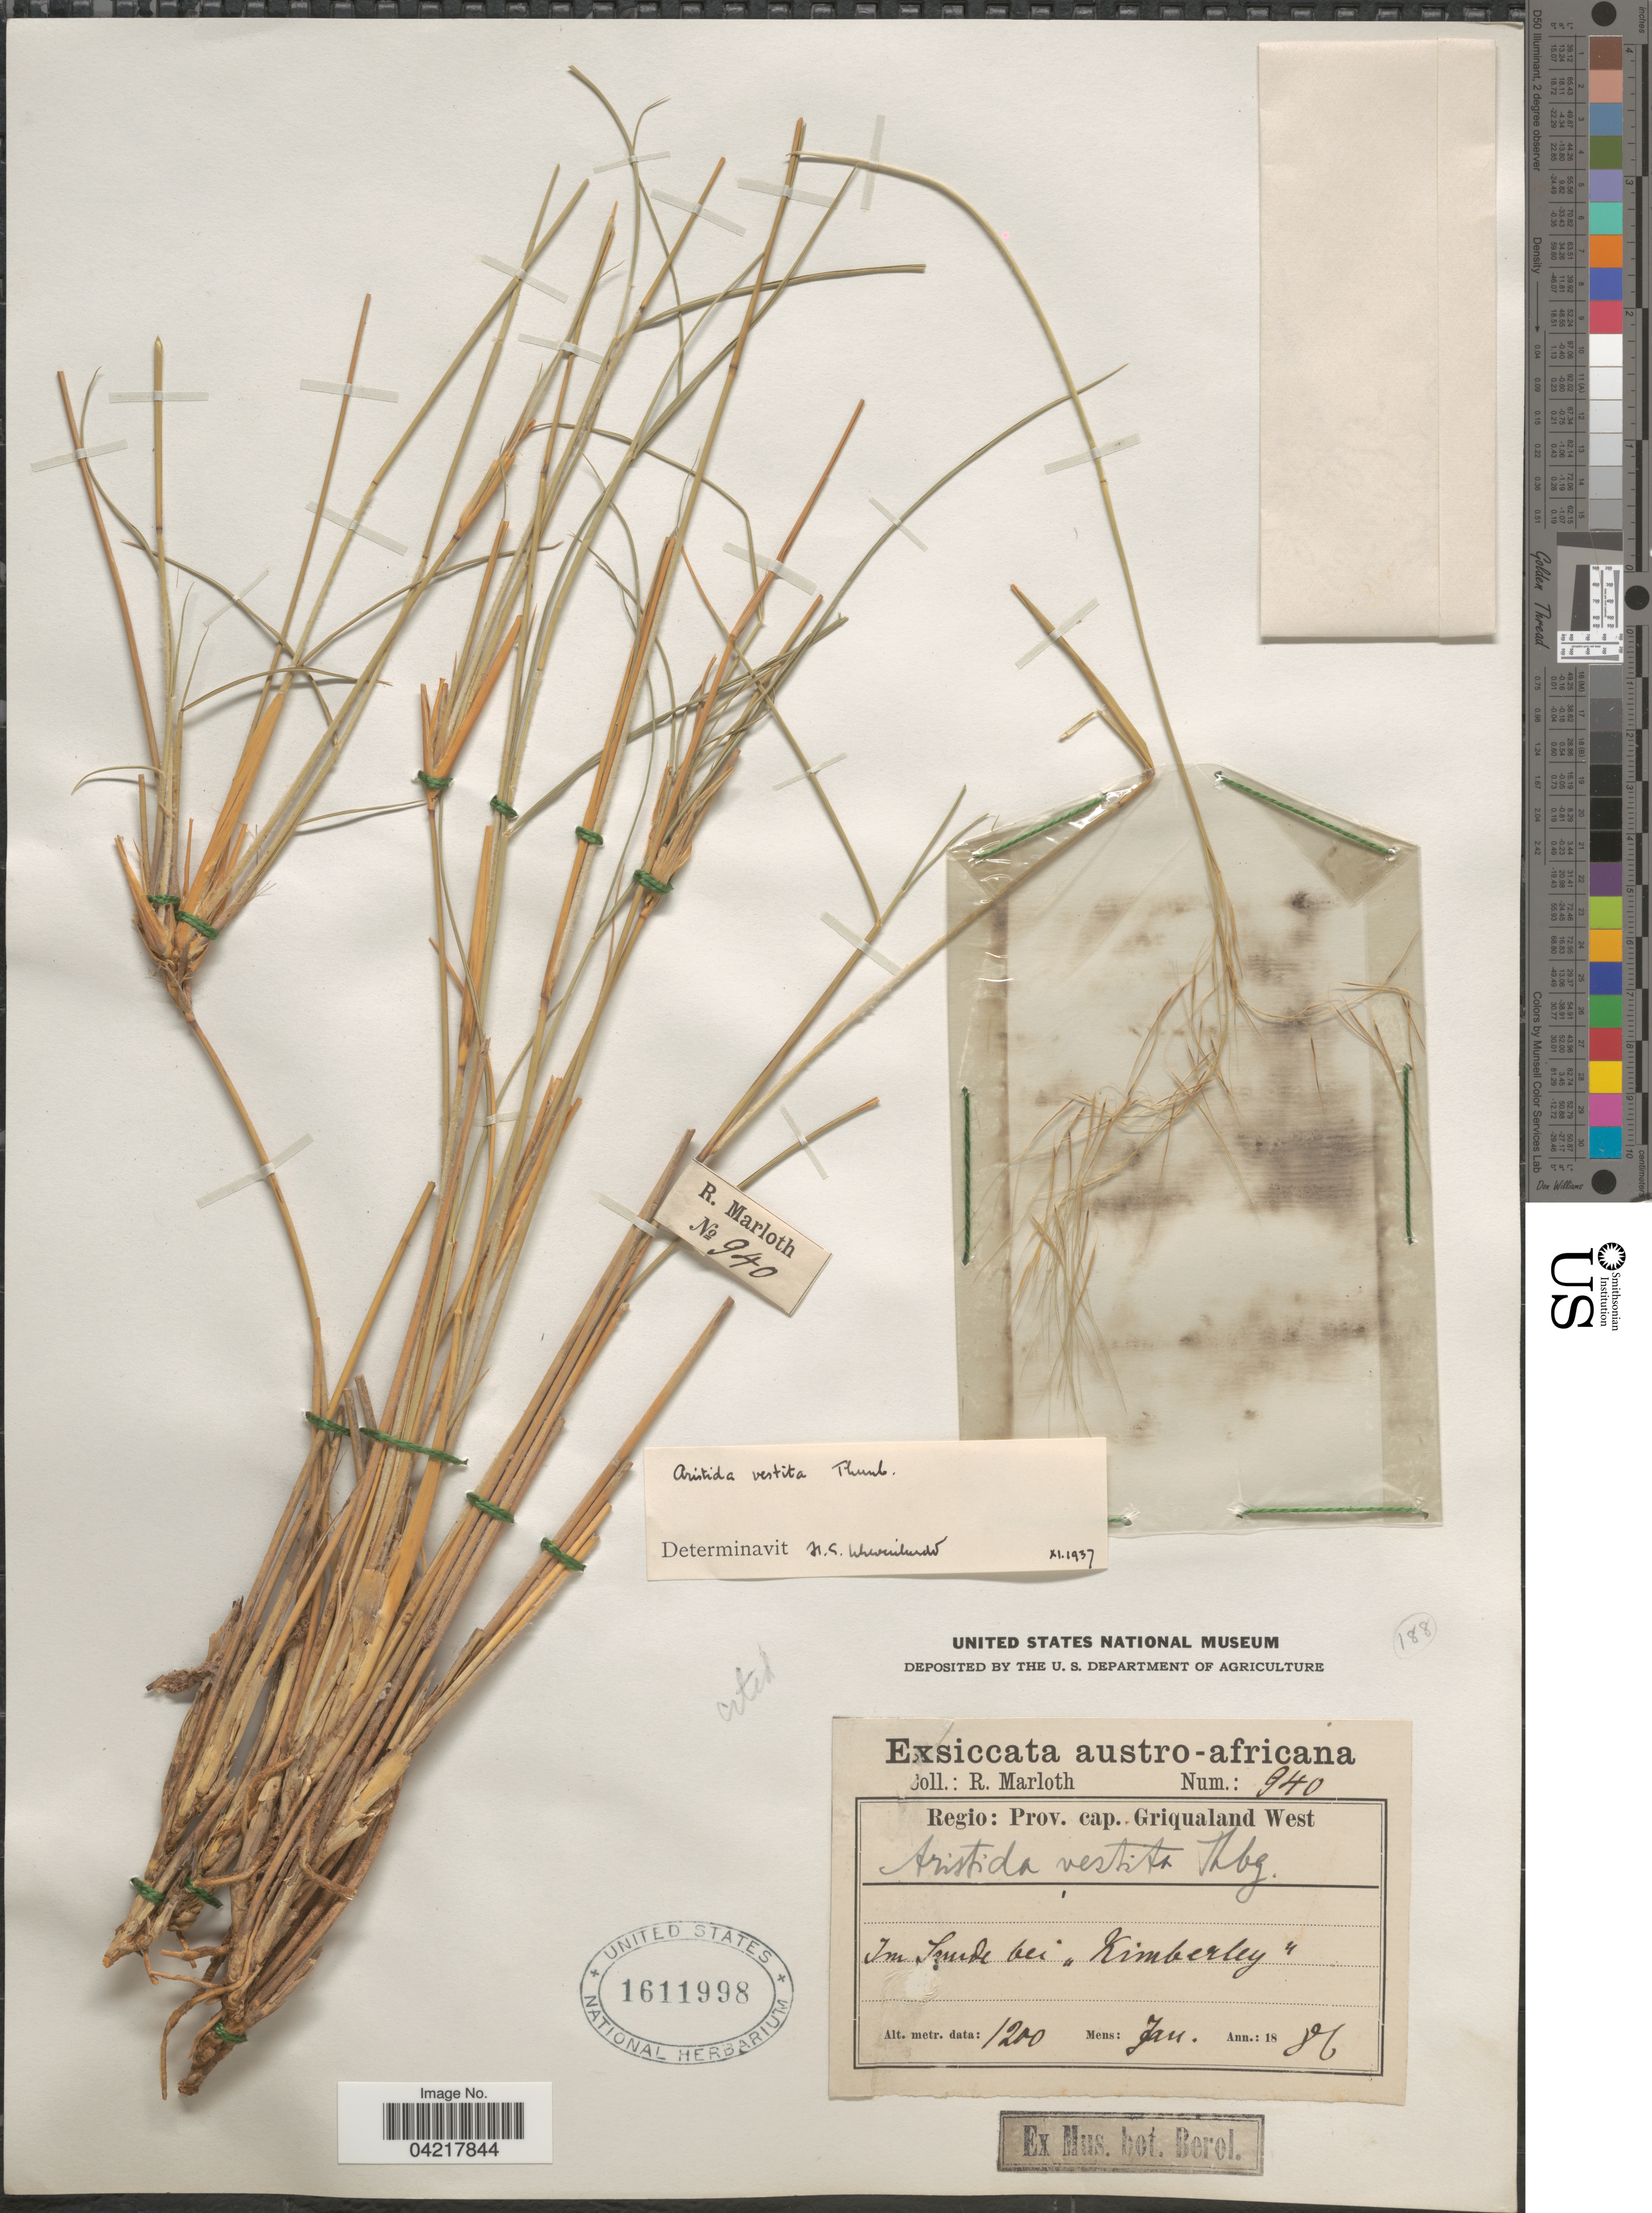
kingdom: Plantae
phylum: Tracheophyta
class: Liliopsida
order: Poales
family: Poaceae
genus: Aristida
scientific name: Aristida vestita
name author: Thunb.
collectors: R. Marloth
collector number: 940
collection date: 1886-01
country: South Africa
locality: Austro-africana. Regio: Prov. cap. Griqualand West. Im Sande bei "Kimberley".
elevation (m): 1200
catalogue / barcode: US 1611998